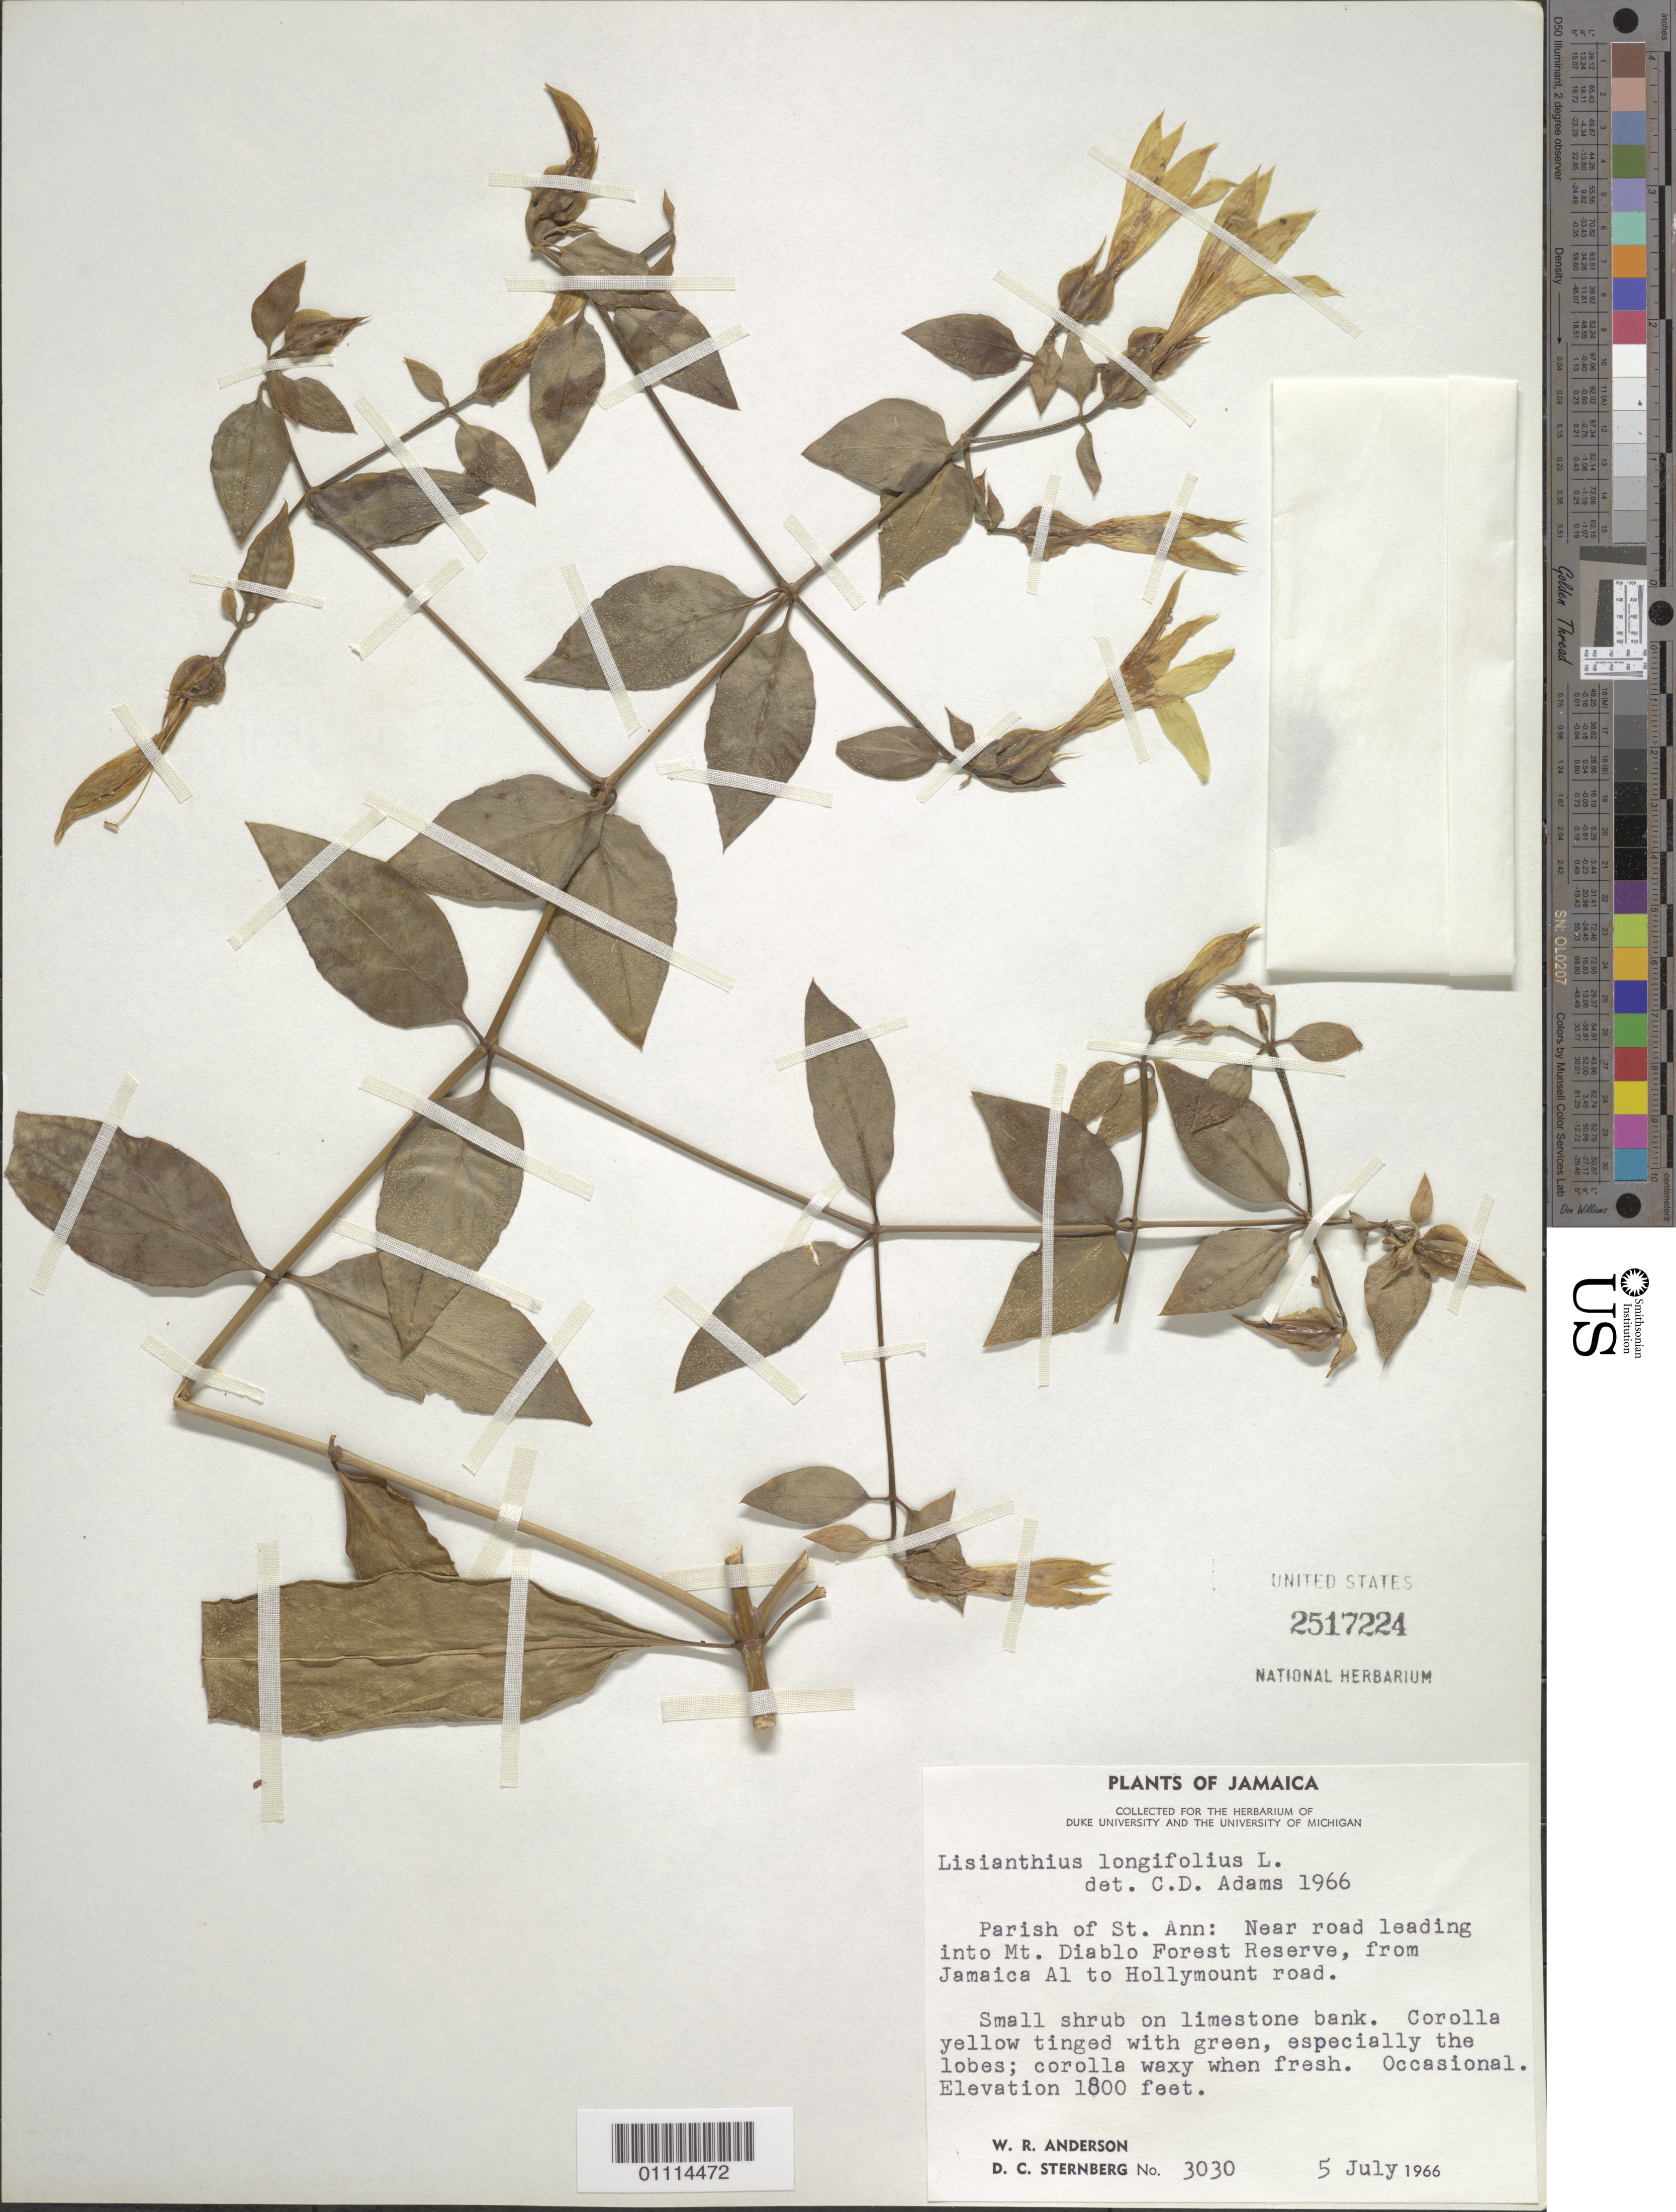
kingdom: Plantae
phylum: Tracheophyta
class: Magnoliopsida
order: Gentianales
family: Gentianaceae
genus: Lisianthius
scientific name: Lisianthius longifolius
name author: L.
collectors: W. R. Anderson & D. Sternberg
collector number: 3030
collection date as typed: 05 Jul 1966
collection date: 1966-07-05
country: Jamaica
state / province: Saint Ann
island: Jamaica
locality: Near road leading into Mt. Diablo Forest Reserve, from Jamaica Al to Hollymount road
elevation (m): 549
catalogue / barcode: US 2517224